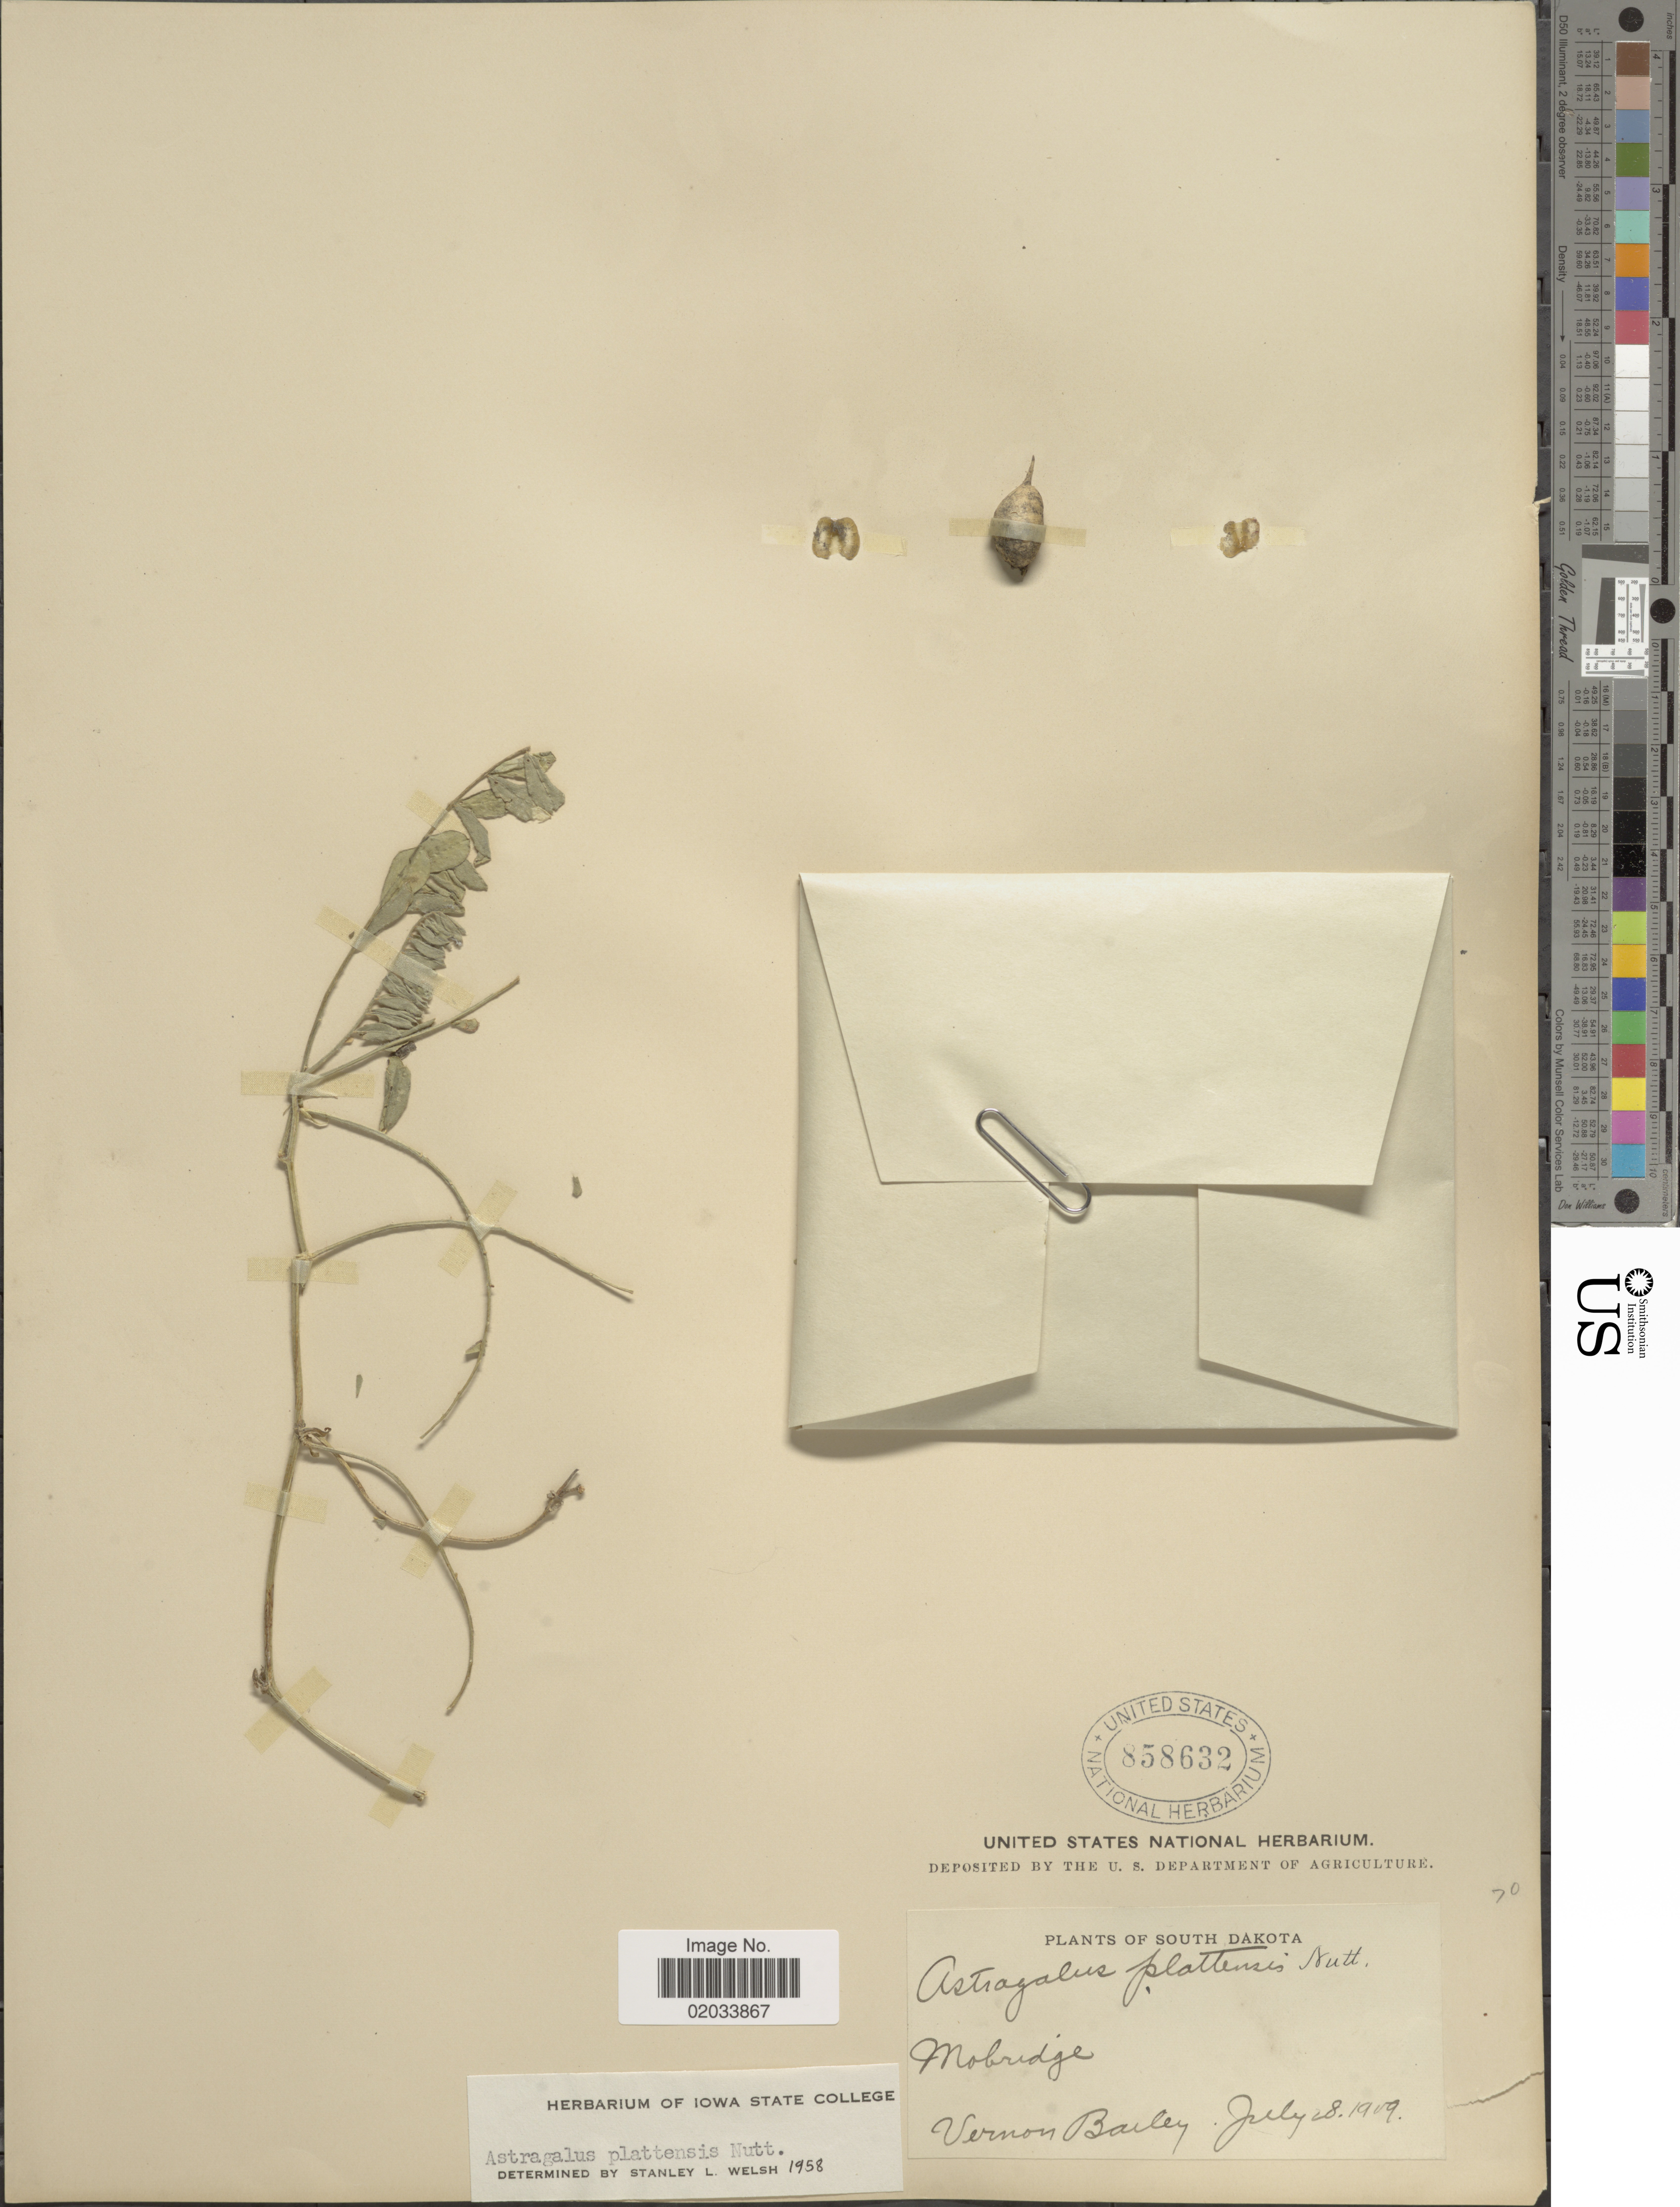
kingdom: Plantae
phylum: Tracheophyta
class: Magnoliopsida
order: Fabales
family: Fabaceae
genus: Astragalus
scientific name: Astragalus plattensis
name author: Nutt. ex Torr. & A. Gray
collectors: V. O. Bailey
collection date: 1909-07-28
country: United States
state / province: South Dakota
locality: Mobridge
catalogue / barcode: US 858632